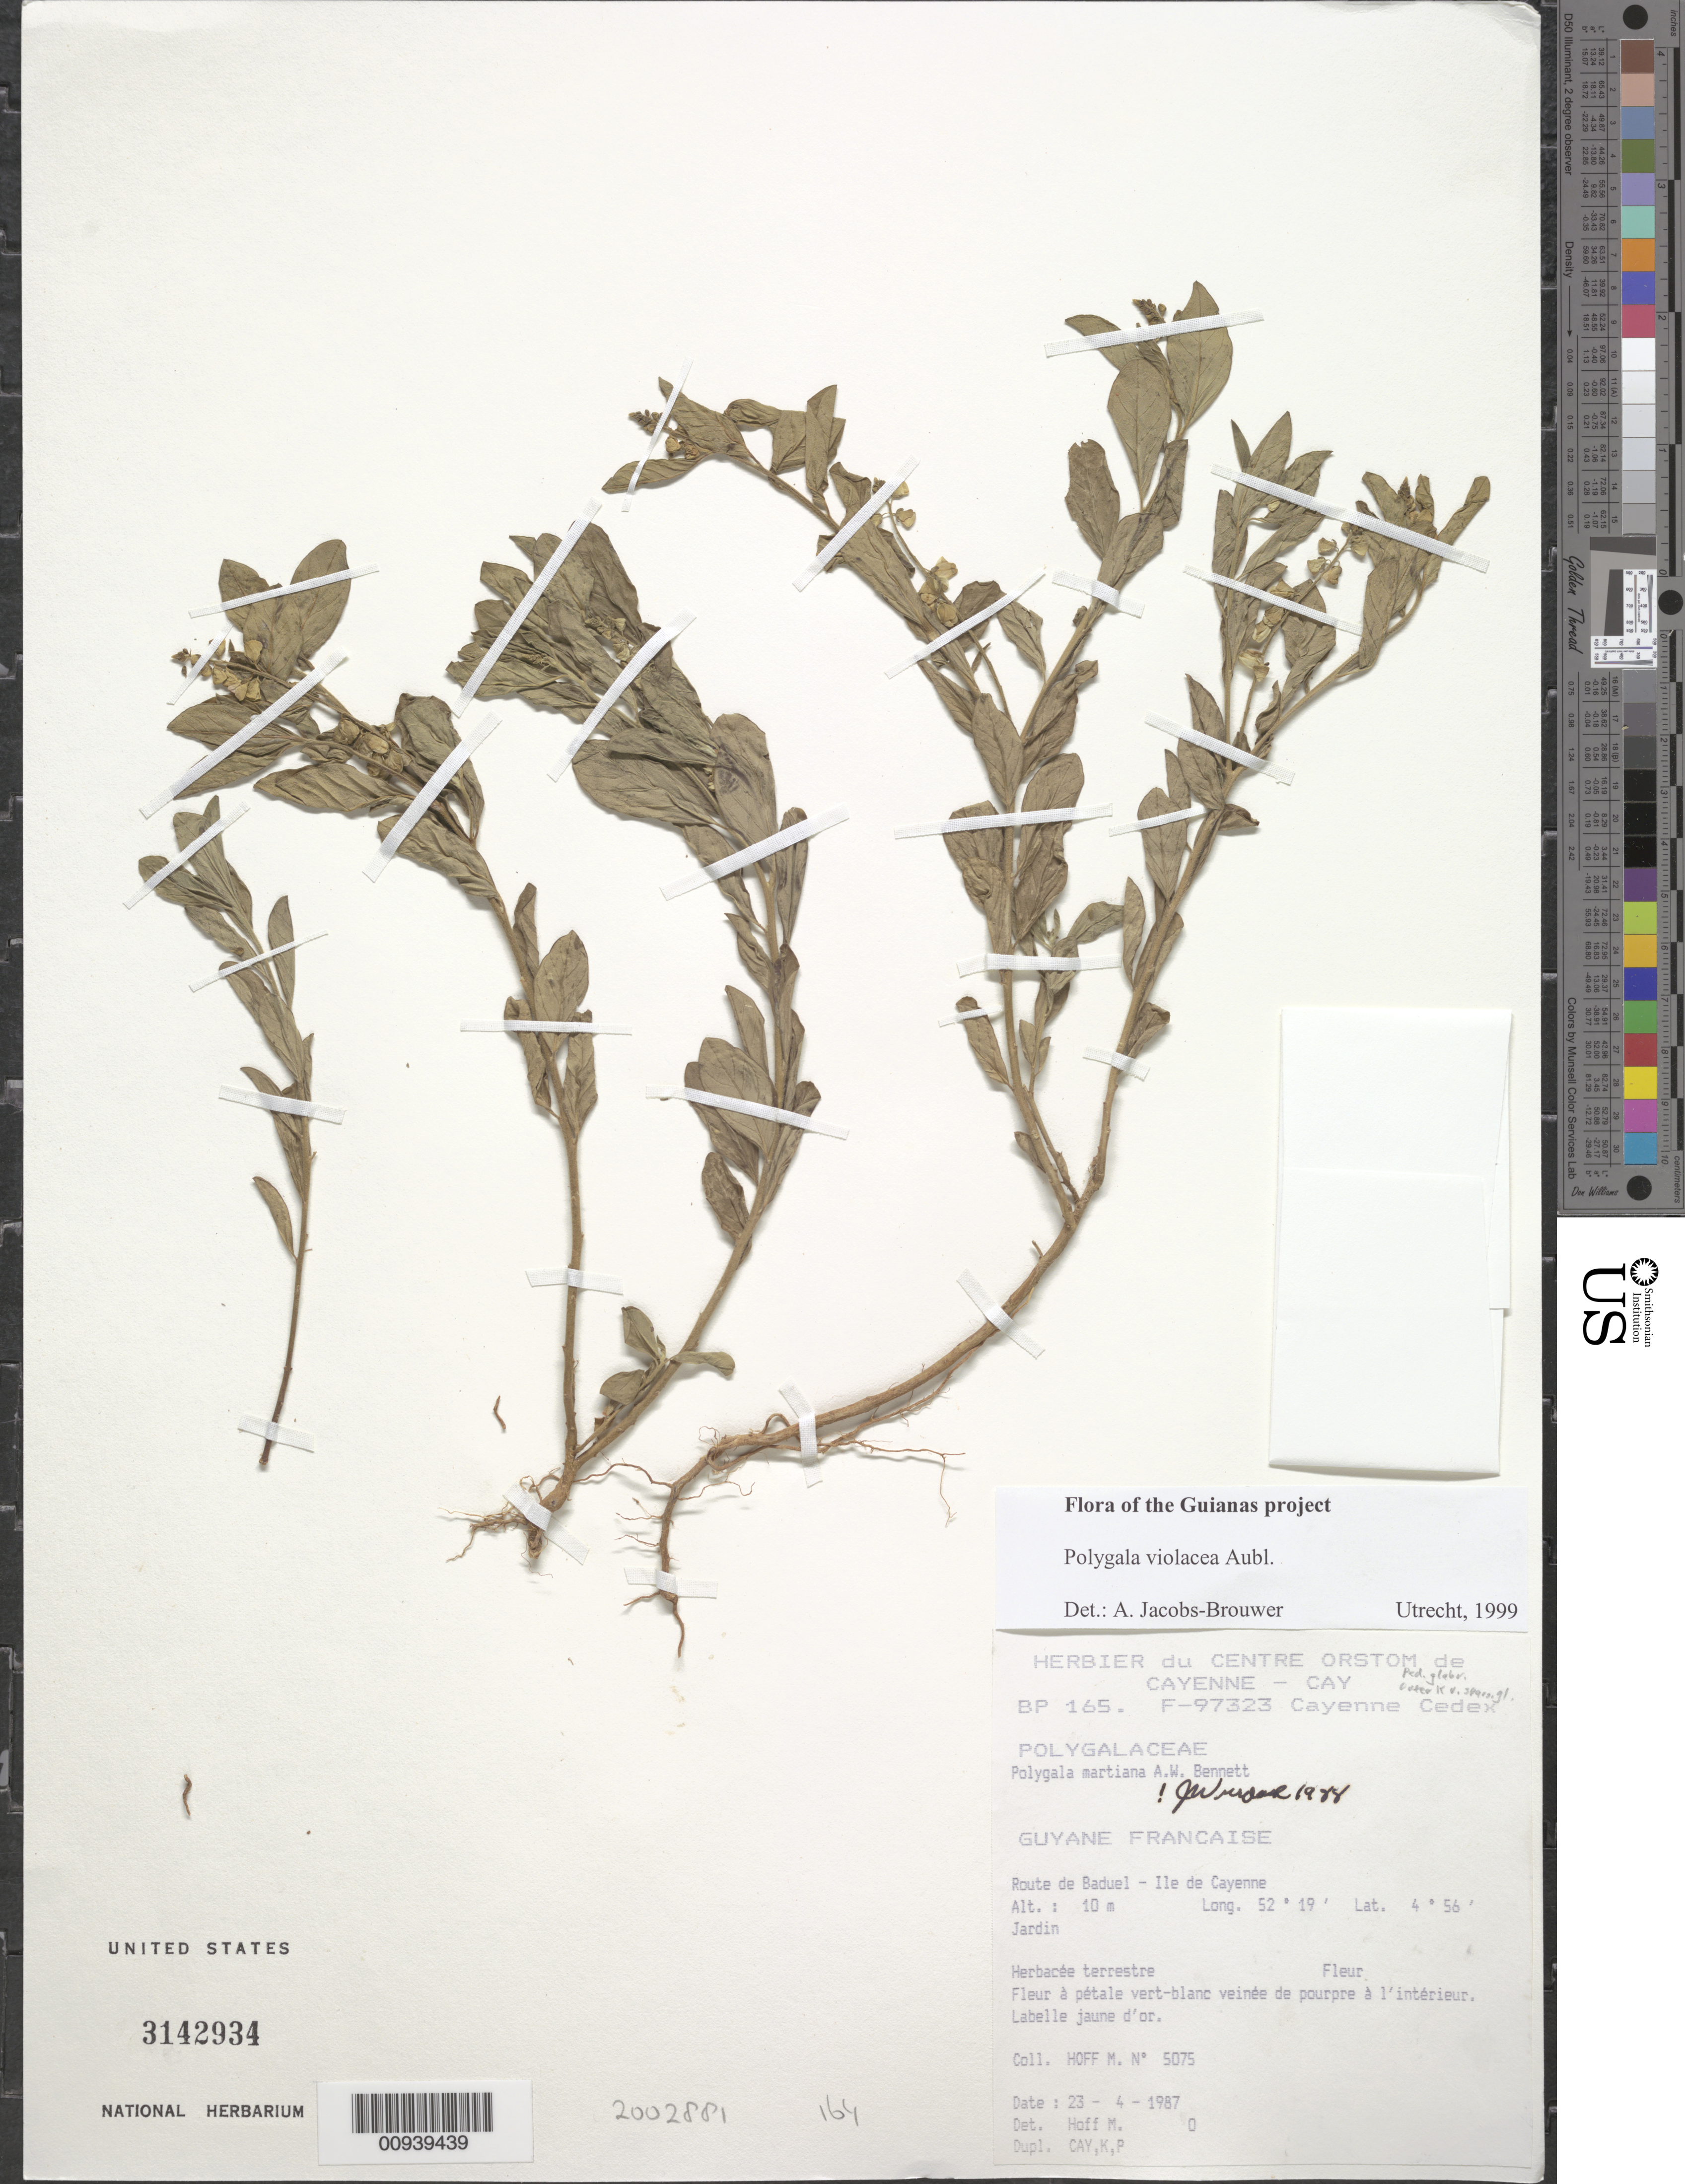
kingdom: Plantae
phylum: Tracheophyta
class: Magnoliopsida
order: Fabales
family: Polygalaceae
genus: Asemeia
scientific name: Asemeia martiana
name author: (A.W. Benn.) J.F.B. Pastore & J.R. Abbott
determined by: Strong, Mark T., (BOT), Smithsonian Institution - National Museum of Natural History (UNITED STATES)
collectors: M. Hoff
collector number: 5075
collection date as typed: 23-Apr-87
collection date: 1987-04-23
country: French Guiana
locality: Route de Baduel, Ile de Cayenne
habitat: Garden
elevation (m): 10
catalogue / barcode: US 3142934